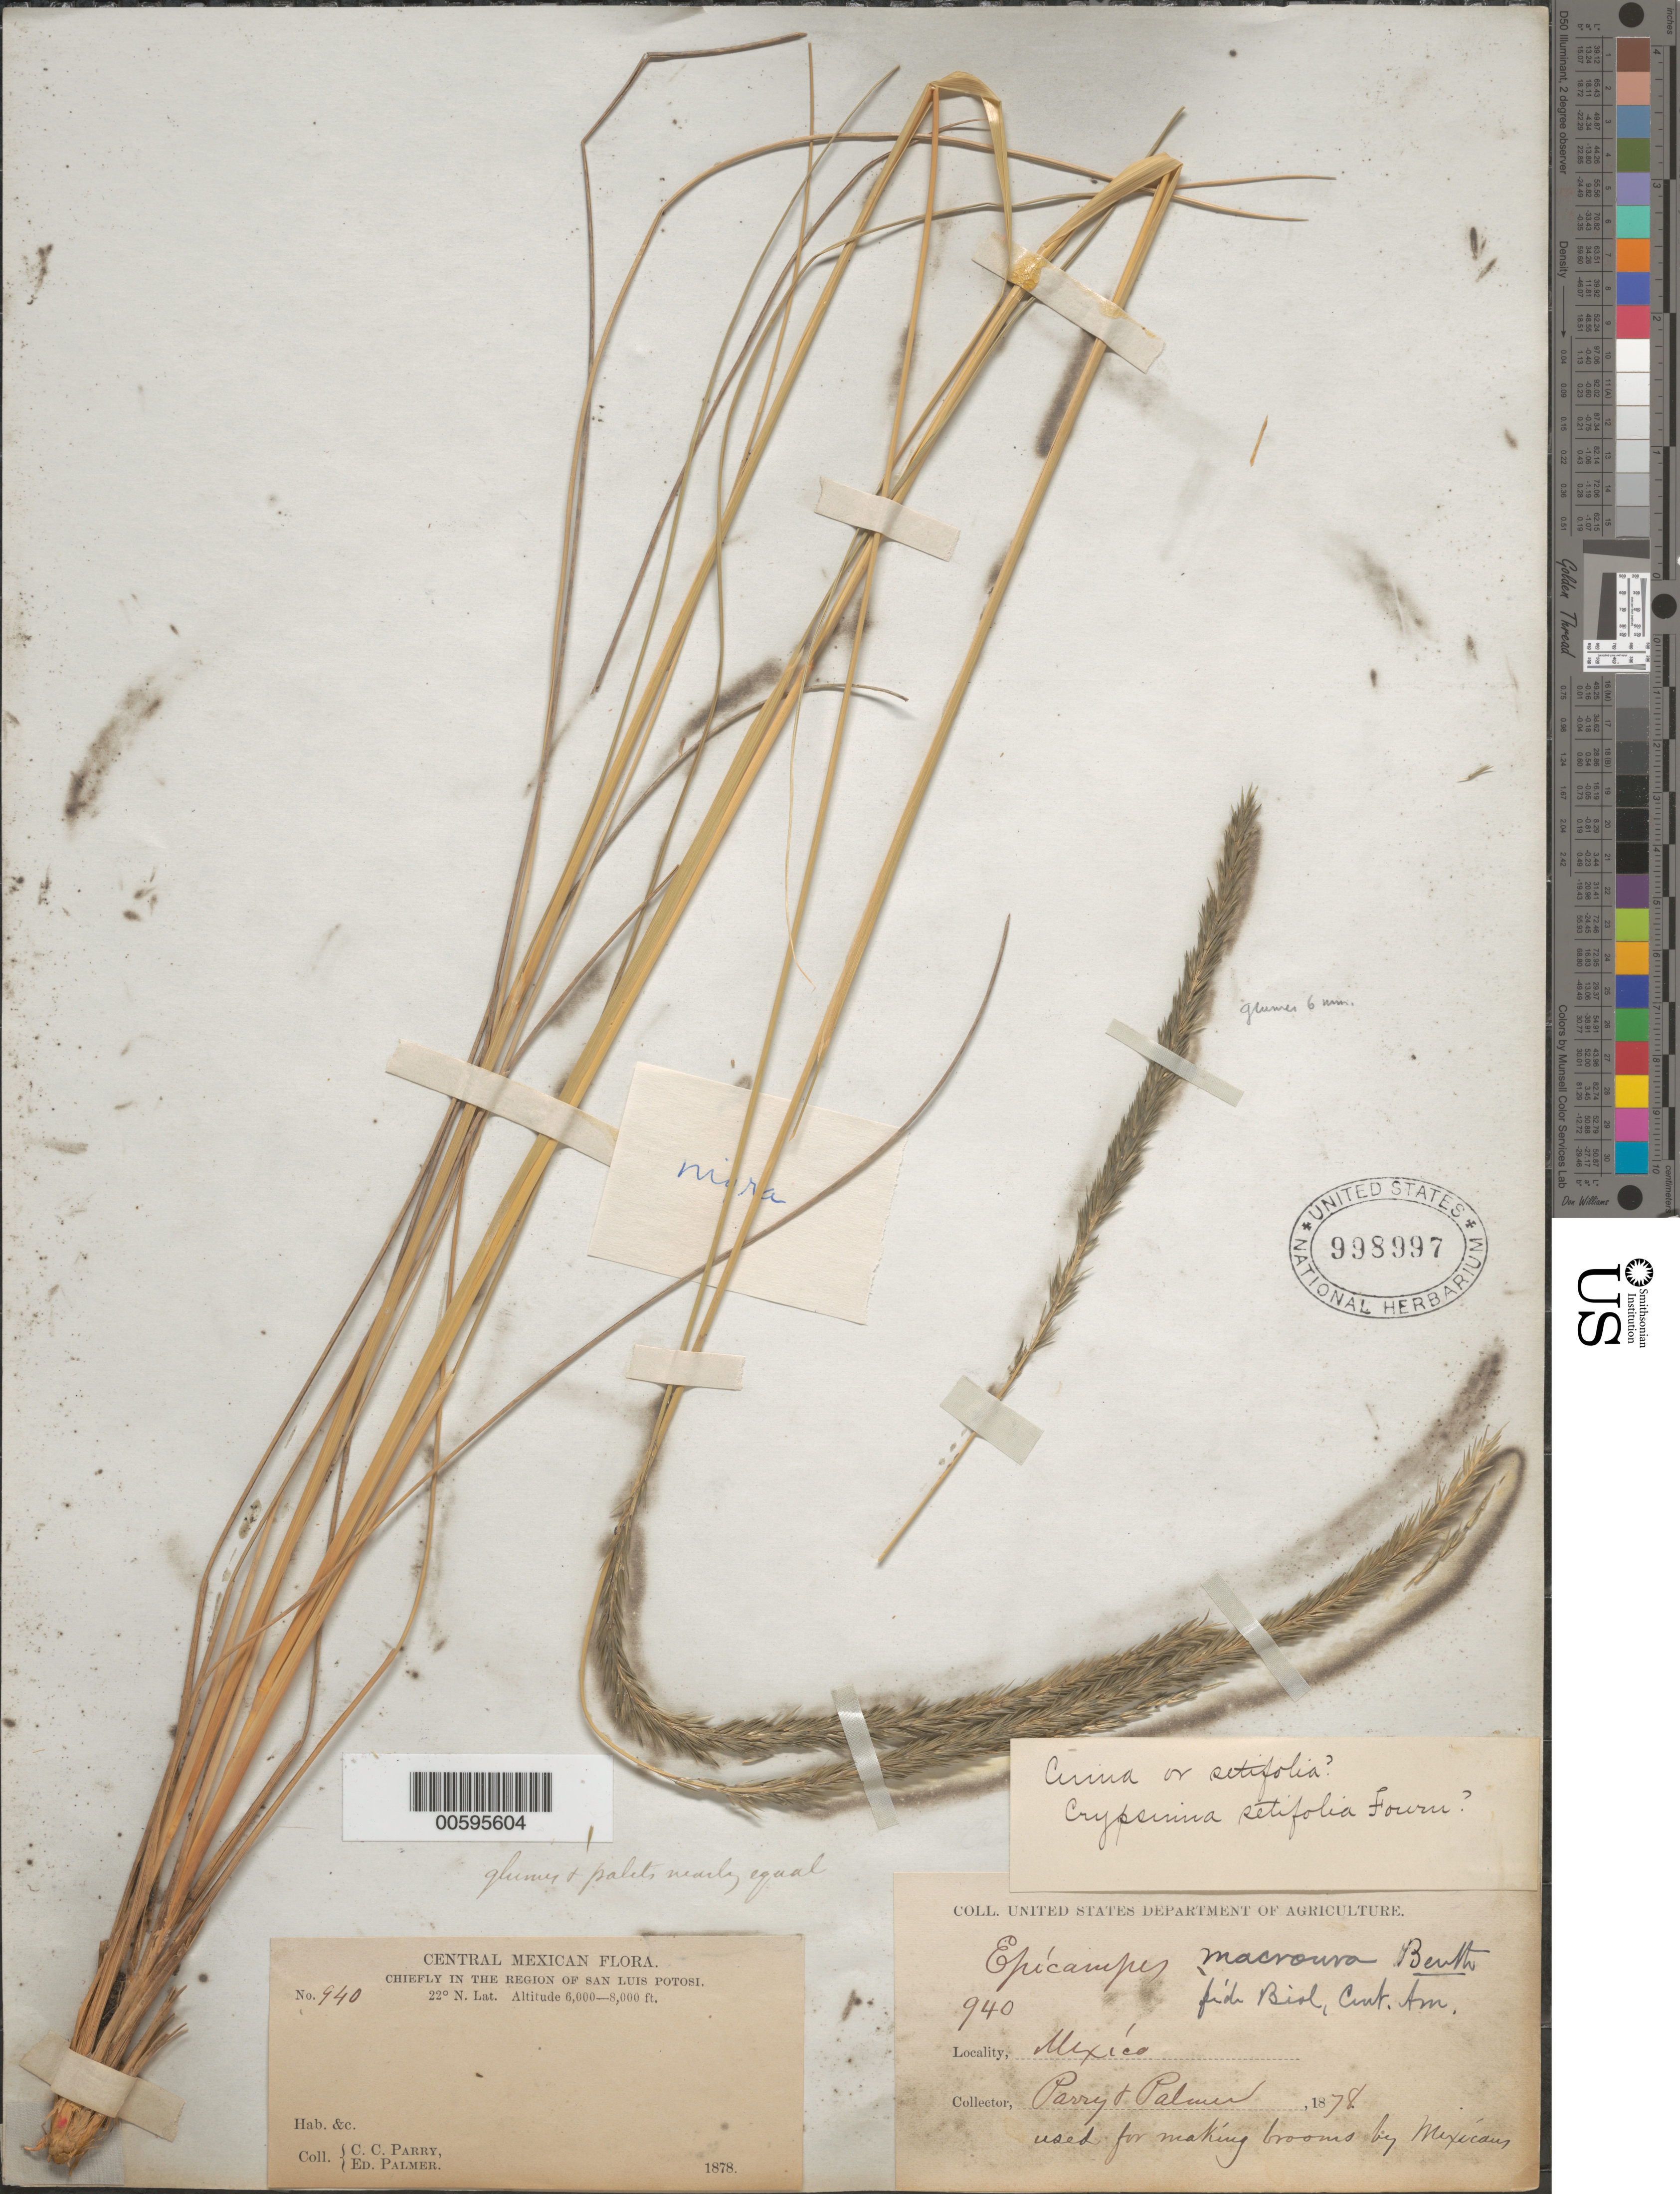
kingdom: Plantae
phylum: Tracheophyta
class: Liliopsida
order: Poales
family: Poaceae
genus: Muhlenbergia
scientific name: Muhlenbergia nigra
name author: Hitchc.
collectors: C. C. Parry & E. Palmer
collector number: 940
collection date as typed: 0 1878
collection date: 1878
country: Mexico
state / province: San Luis Potosi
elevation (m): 1829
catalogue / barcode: US 998997